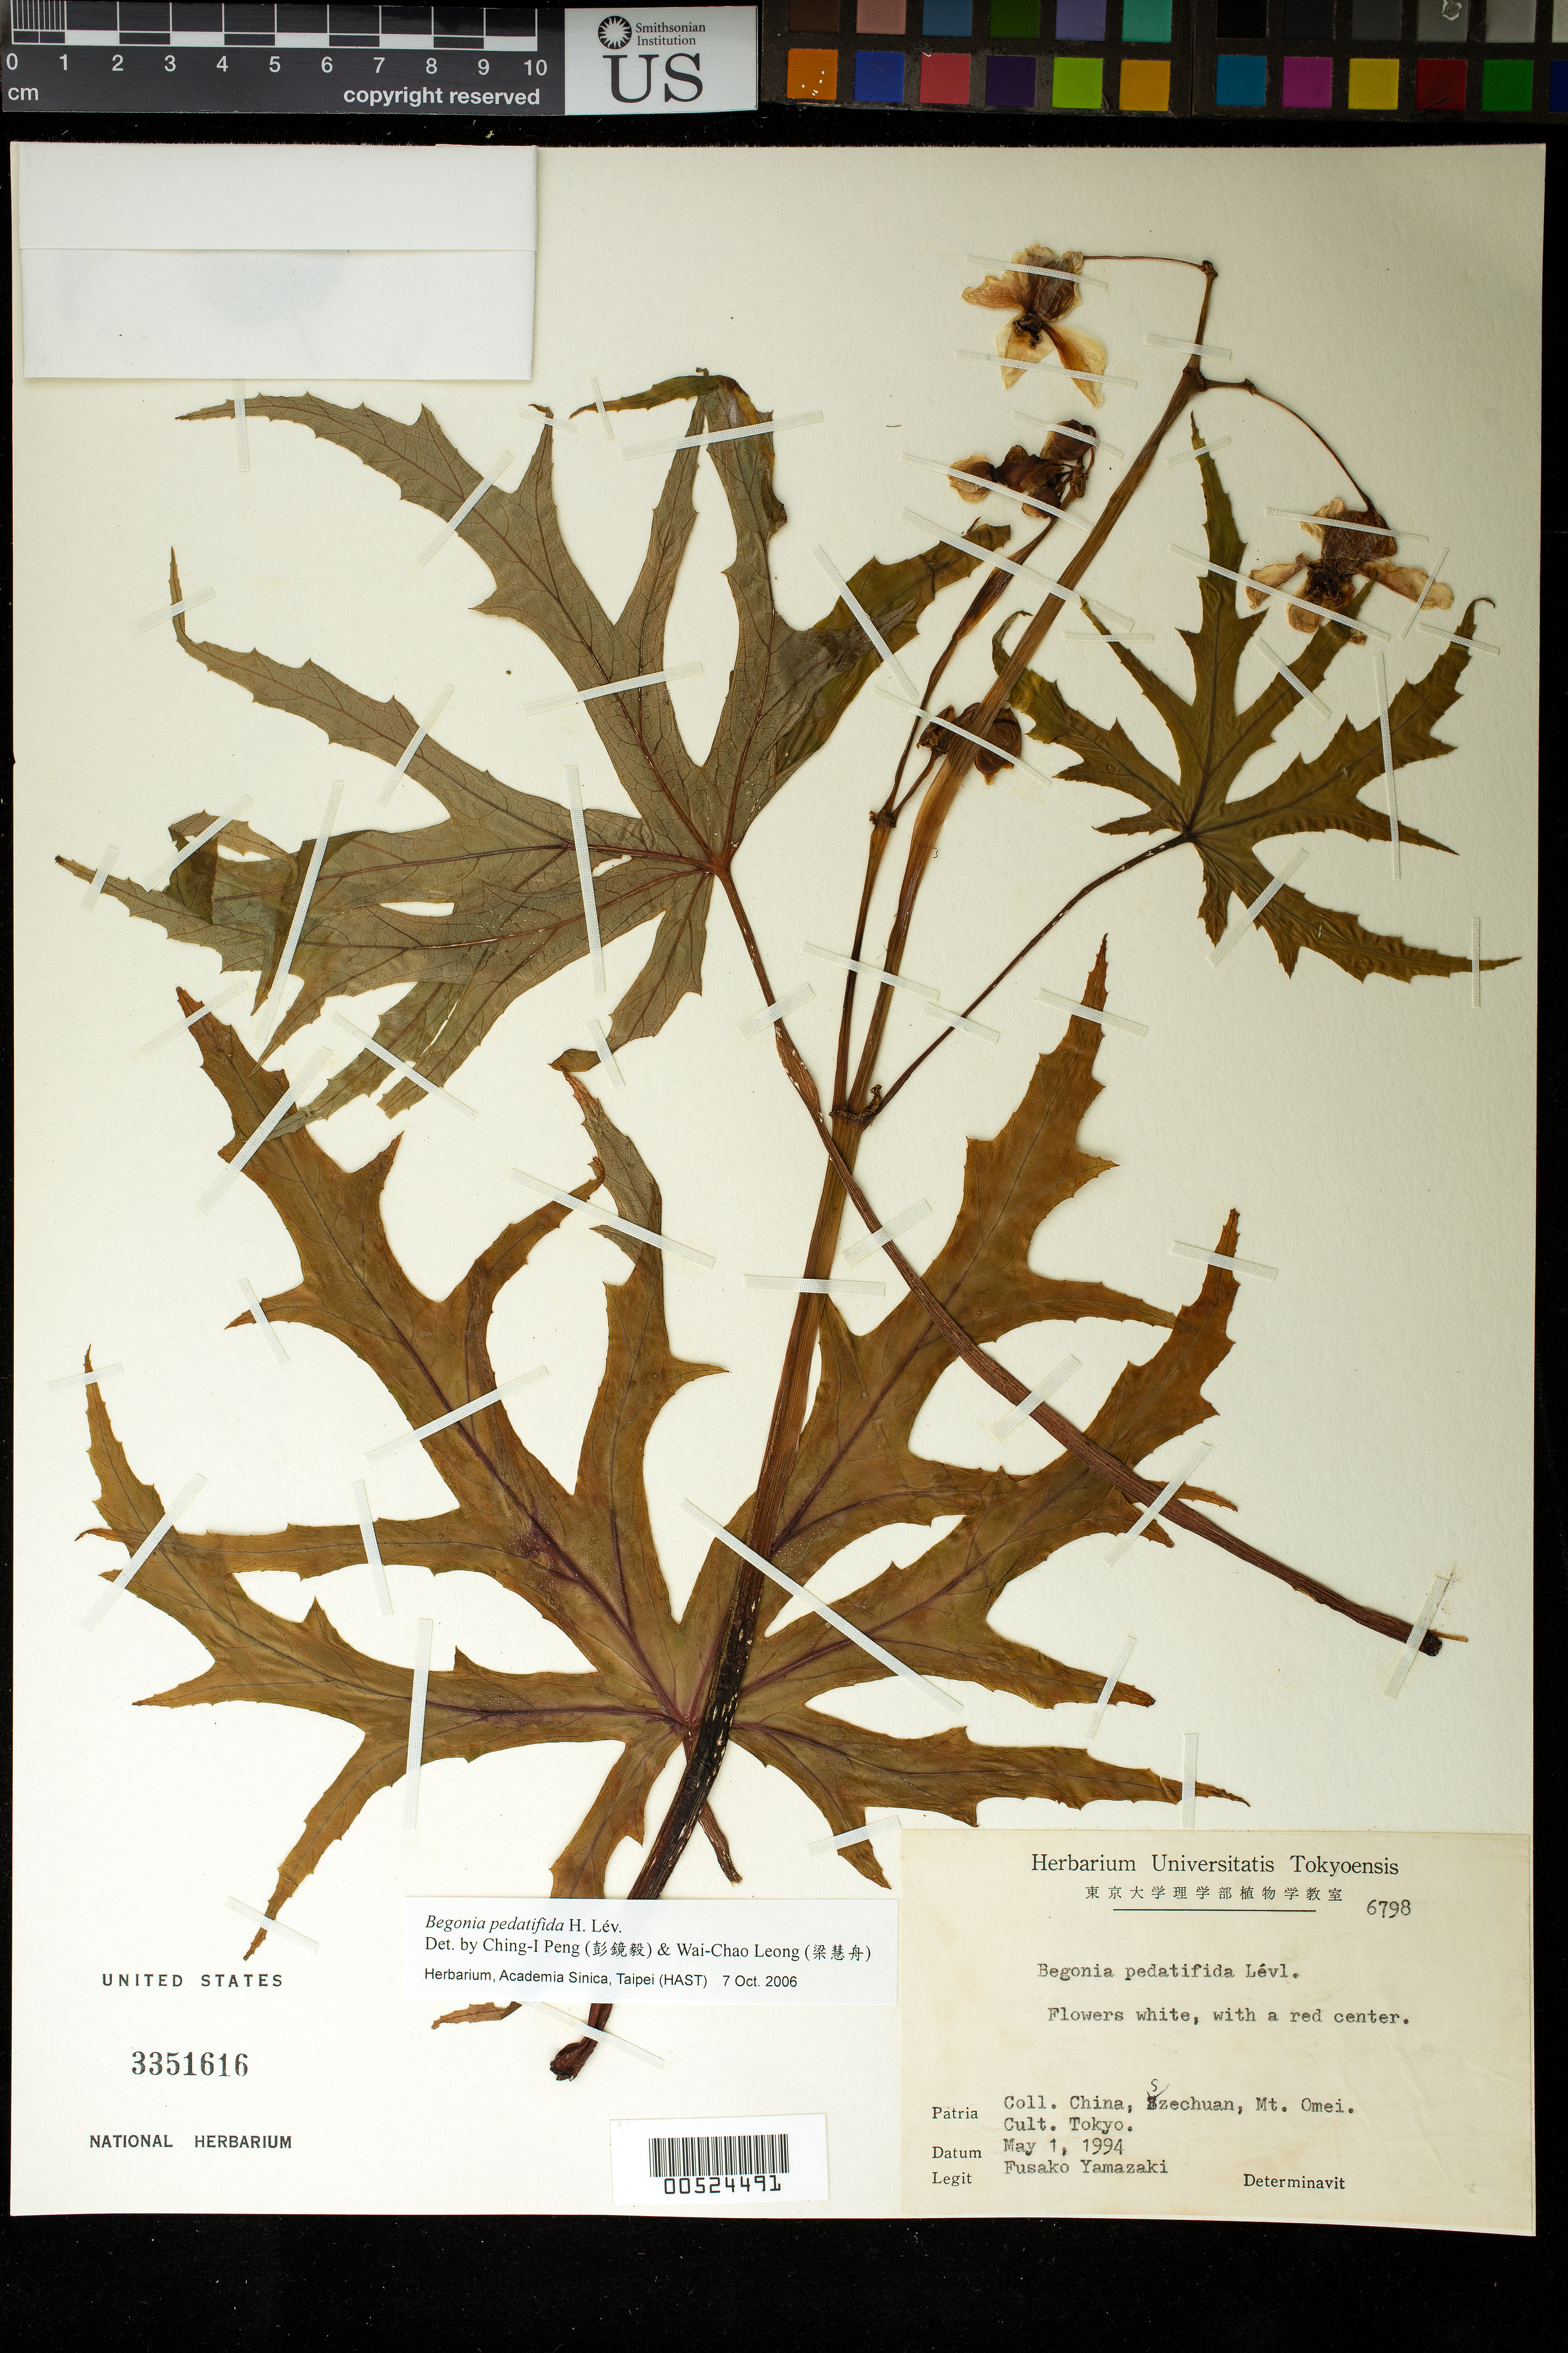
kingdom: Plantae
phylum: Tracheophyta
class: Magnoliopsida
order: Cucurbitales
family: Begoniaceae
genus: Begonia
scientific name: Begonia pedatifida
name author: H. Lév.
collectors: F. Yamazaki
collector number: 6798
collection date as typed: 01 May 1994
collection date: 1994-05-01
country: China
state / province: Sichuan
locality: Mt. omei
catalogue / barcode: US 3351616